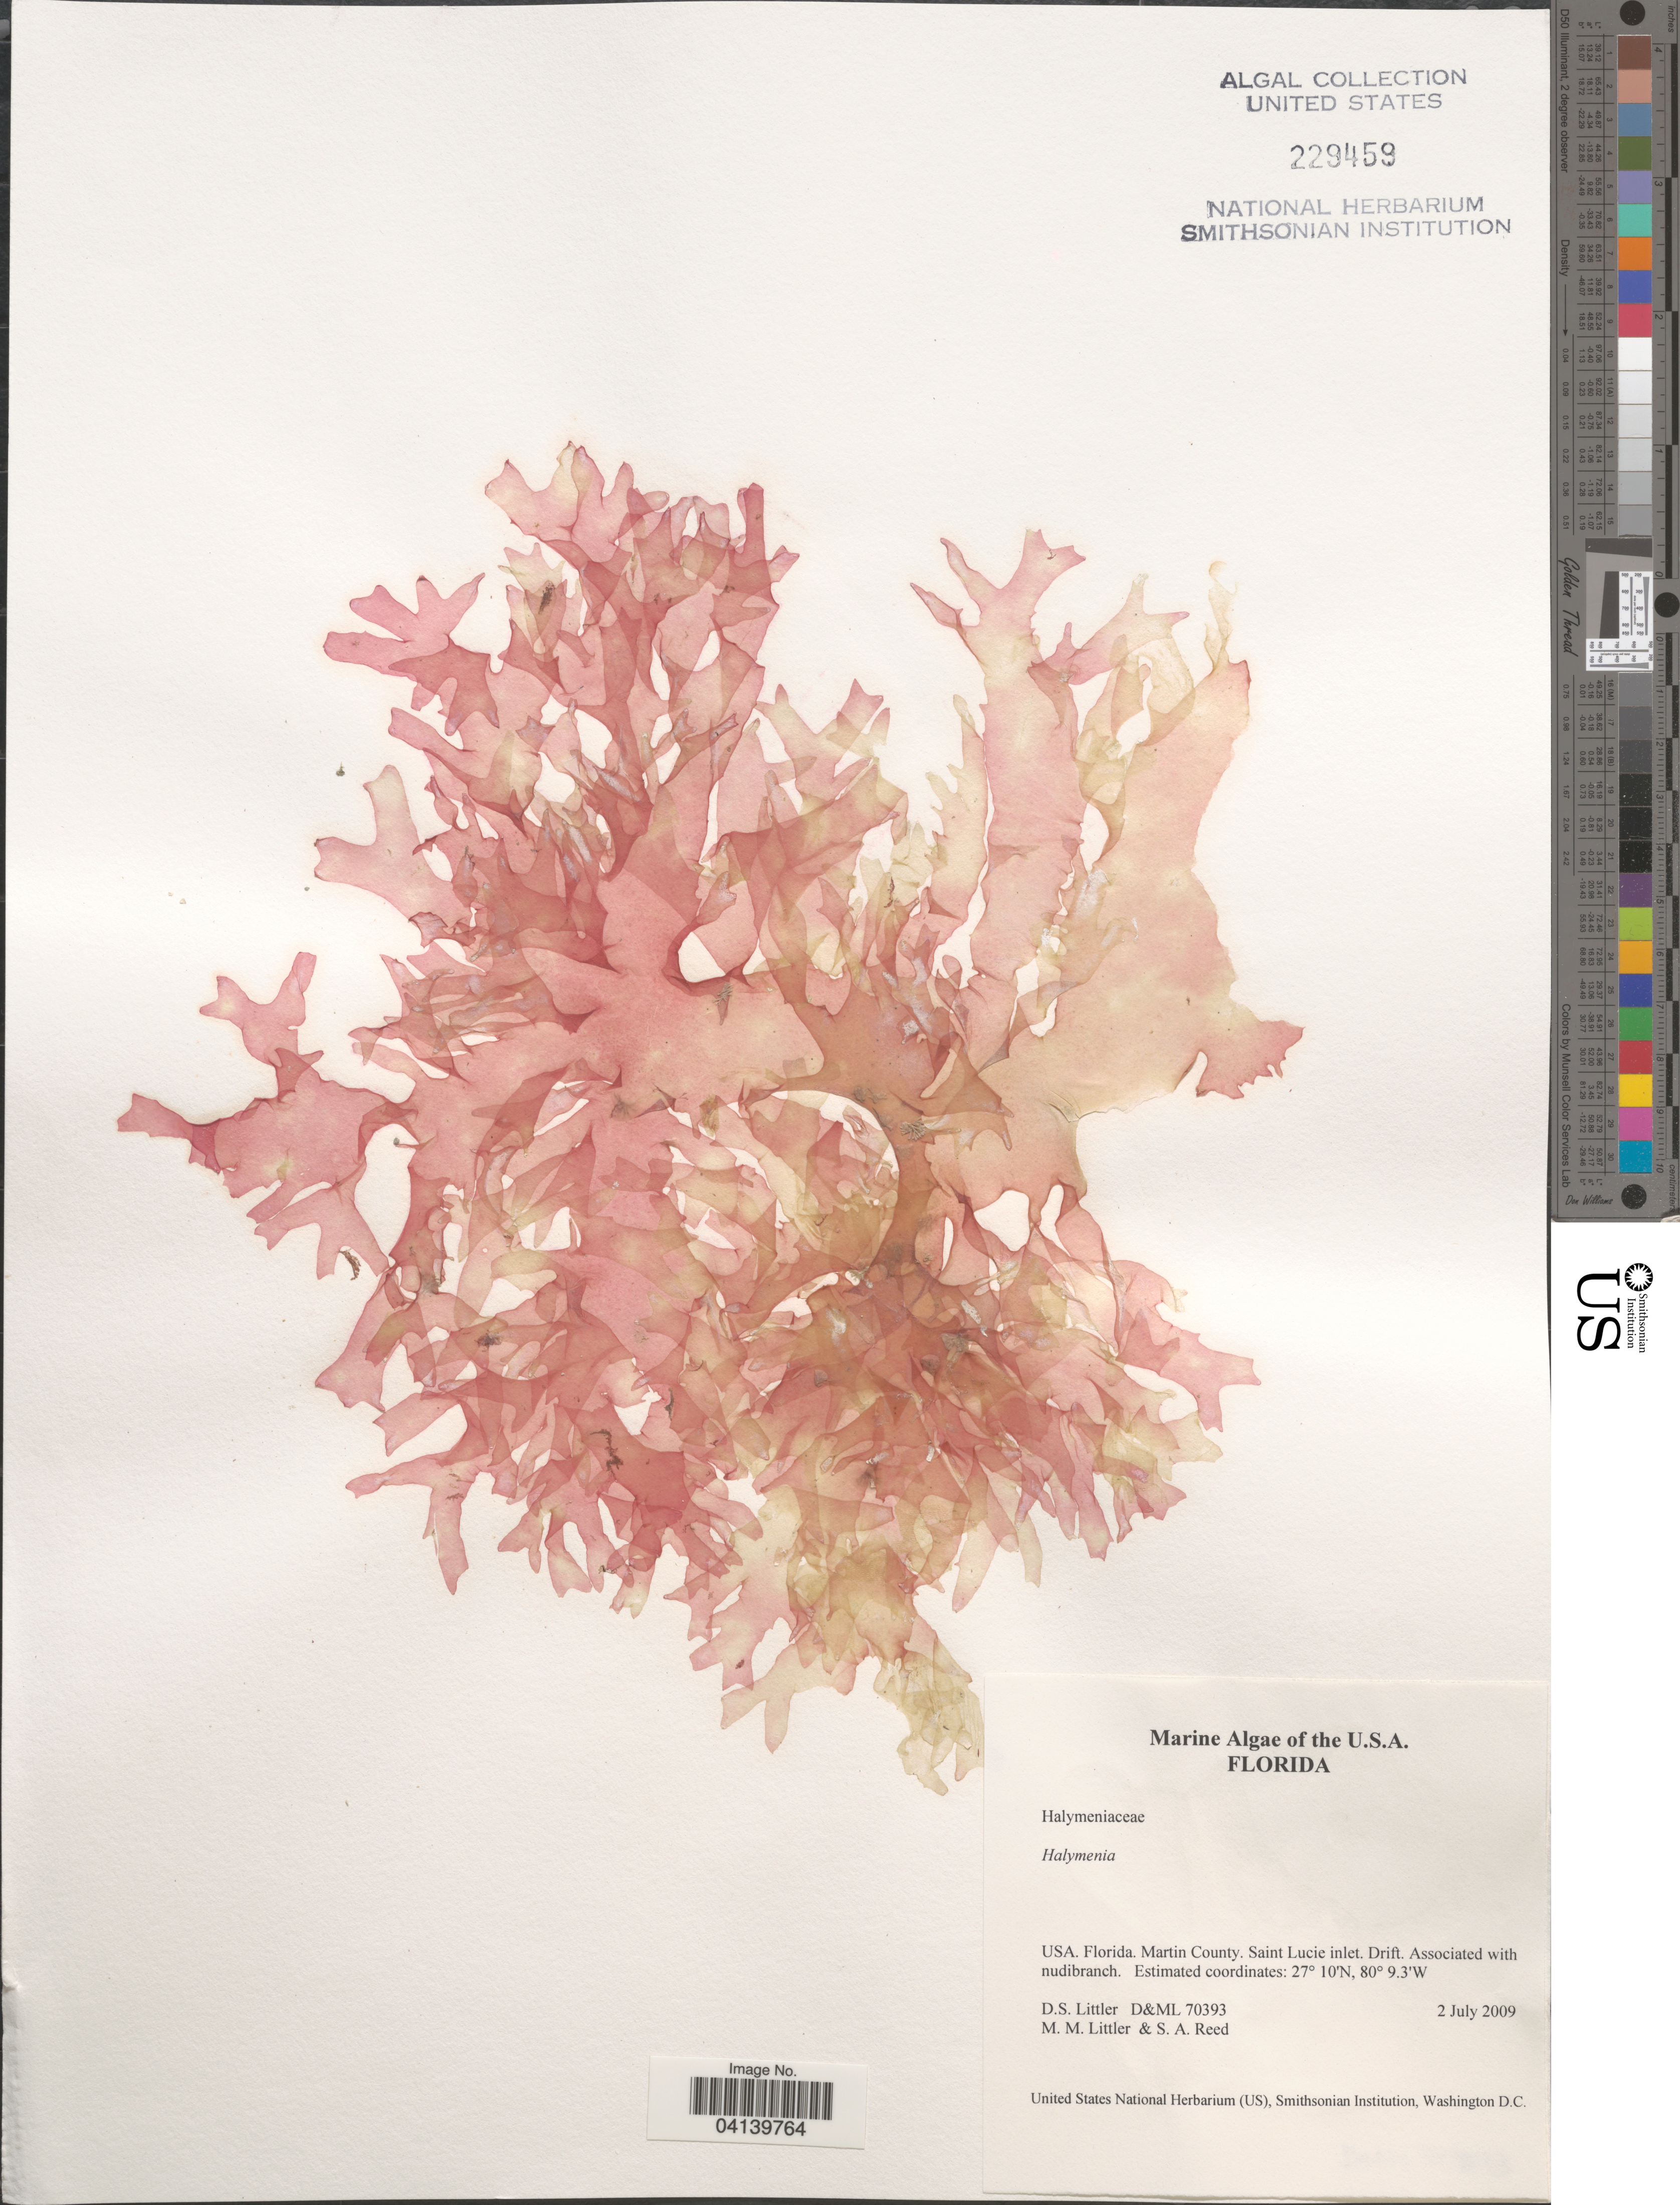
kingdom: Plantae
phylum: Rhodophyta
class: Florideophyceae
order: Halymeniales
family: Halymeniaceae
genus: Halymenia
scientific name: Halymenia sp.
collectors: D. S. Littler & S. Reed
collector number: D&ML 70393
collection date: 2009-07-02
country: United States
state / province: Florida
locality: Martin County. Saint Lucie inlet.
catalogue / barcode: US 229459